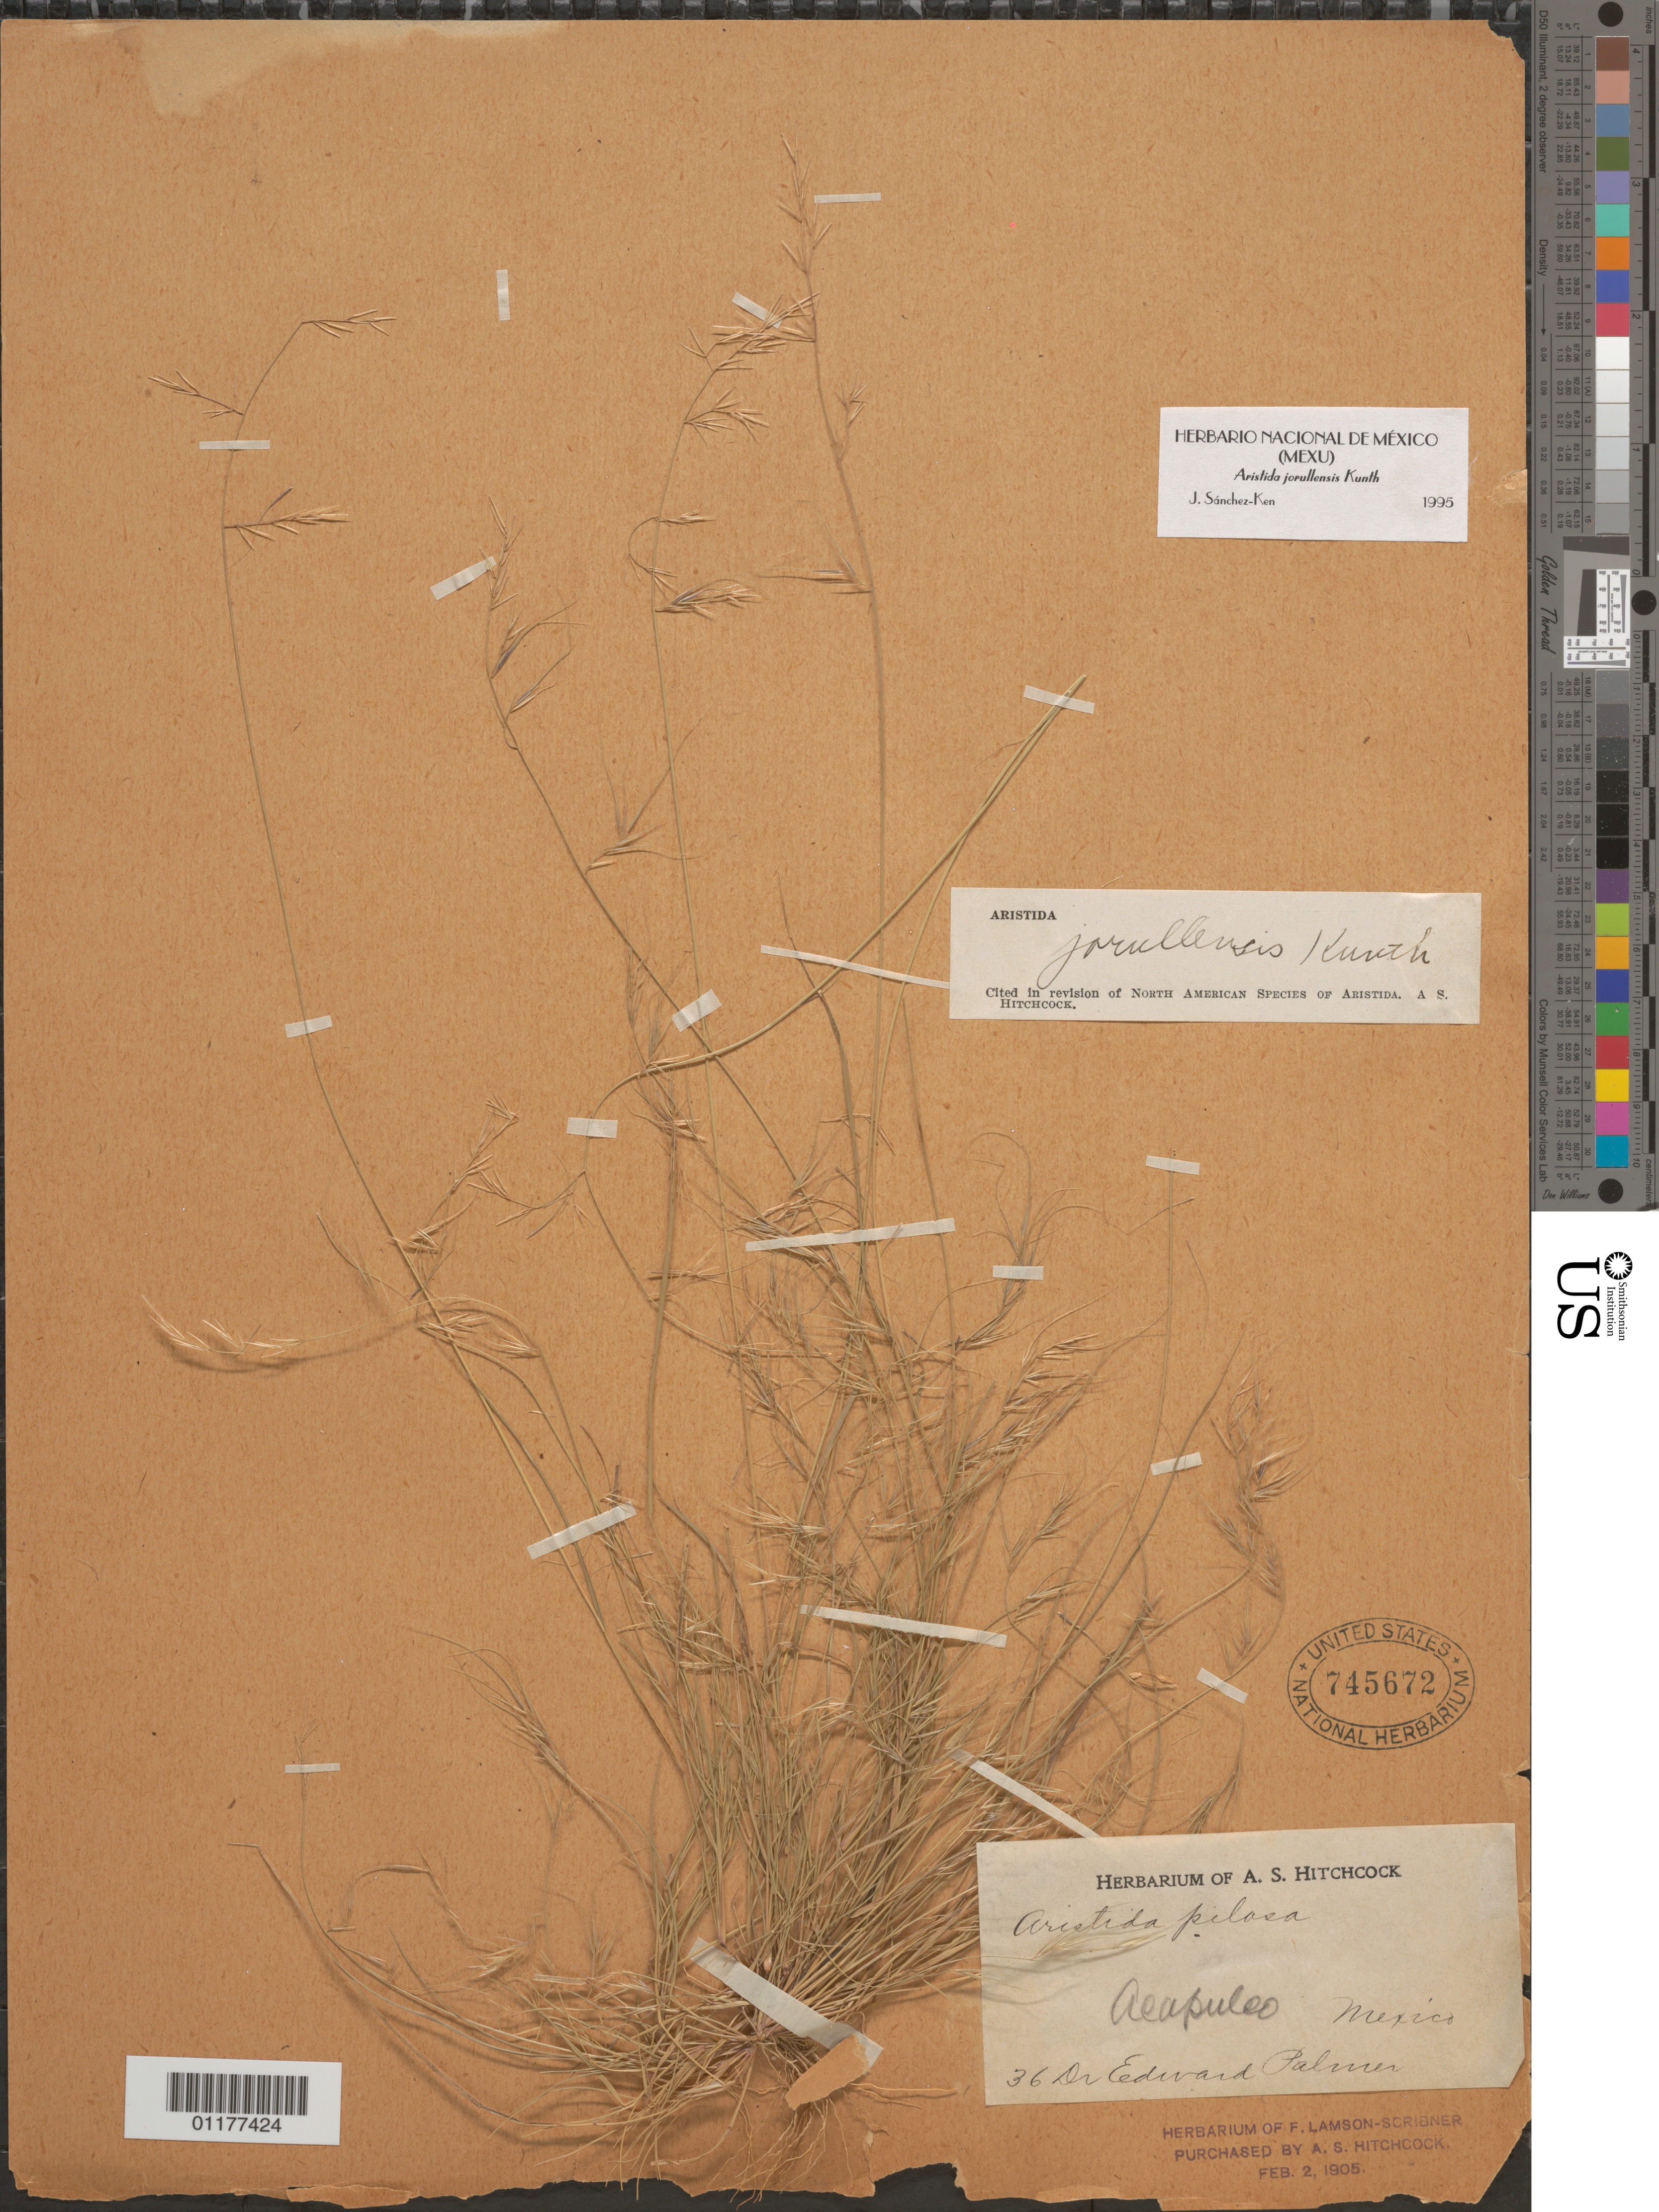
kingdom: Plantae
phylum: Tracheophyta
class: Liliopsida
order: Poales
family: Poaceae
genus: Aristida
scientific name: Aristida jorullensis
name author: Kunth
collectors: E. Palmer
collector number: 36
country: Mexico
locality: Acapulco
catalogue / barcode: US 745672